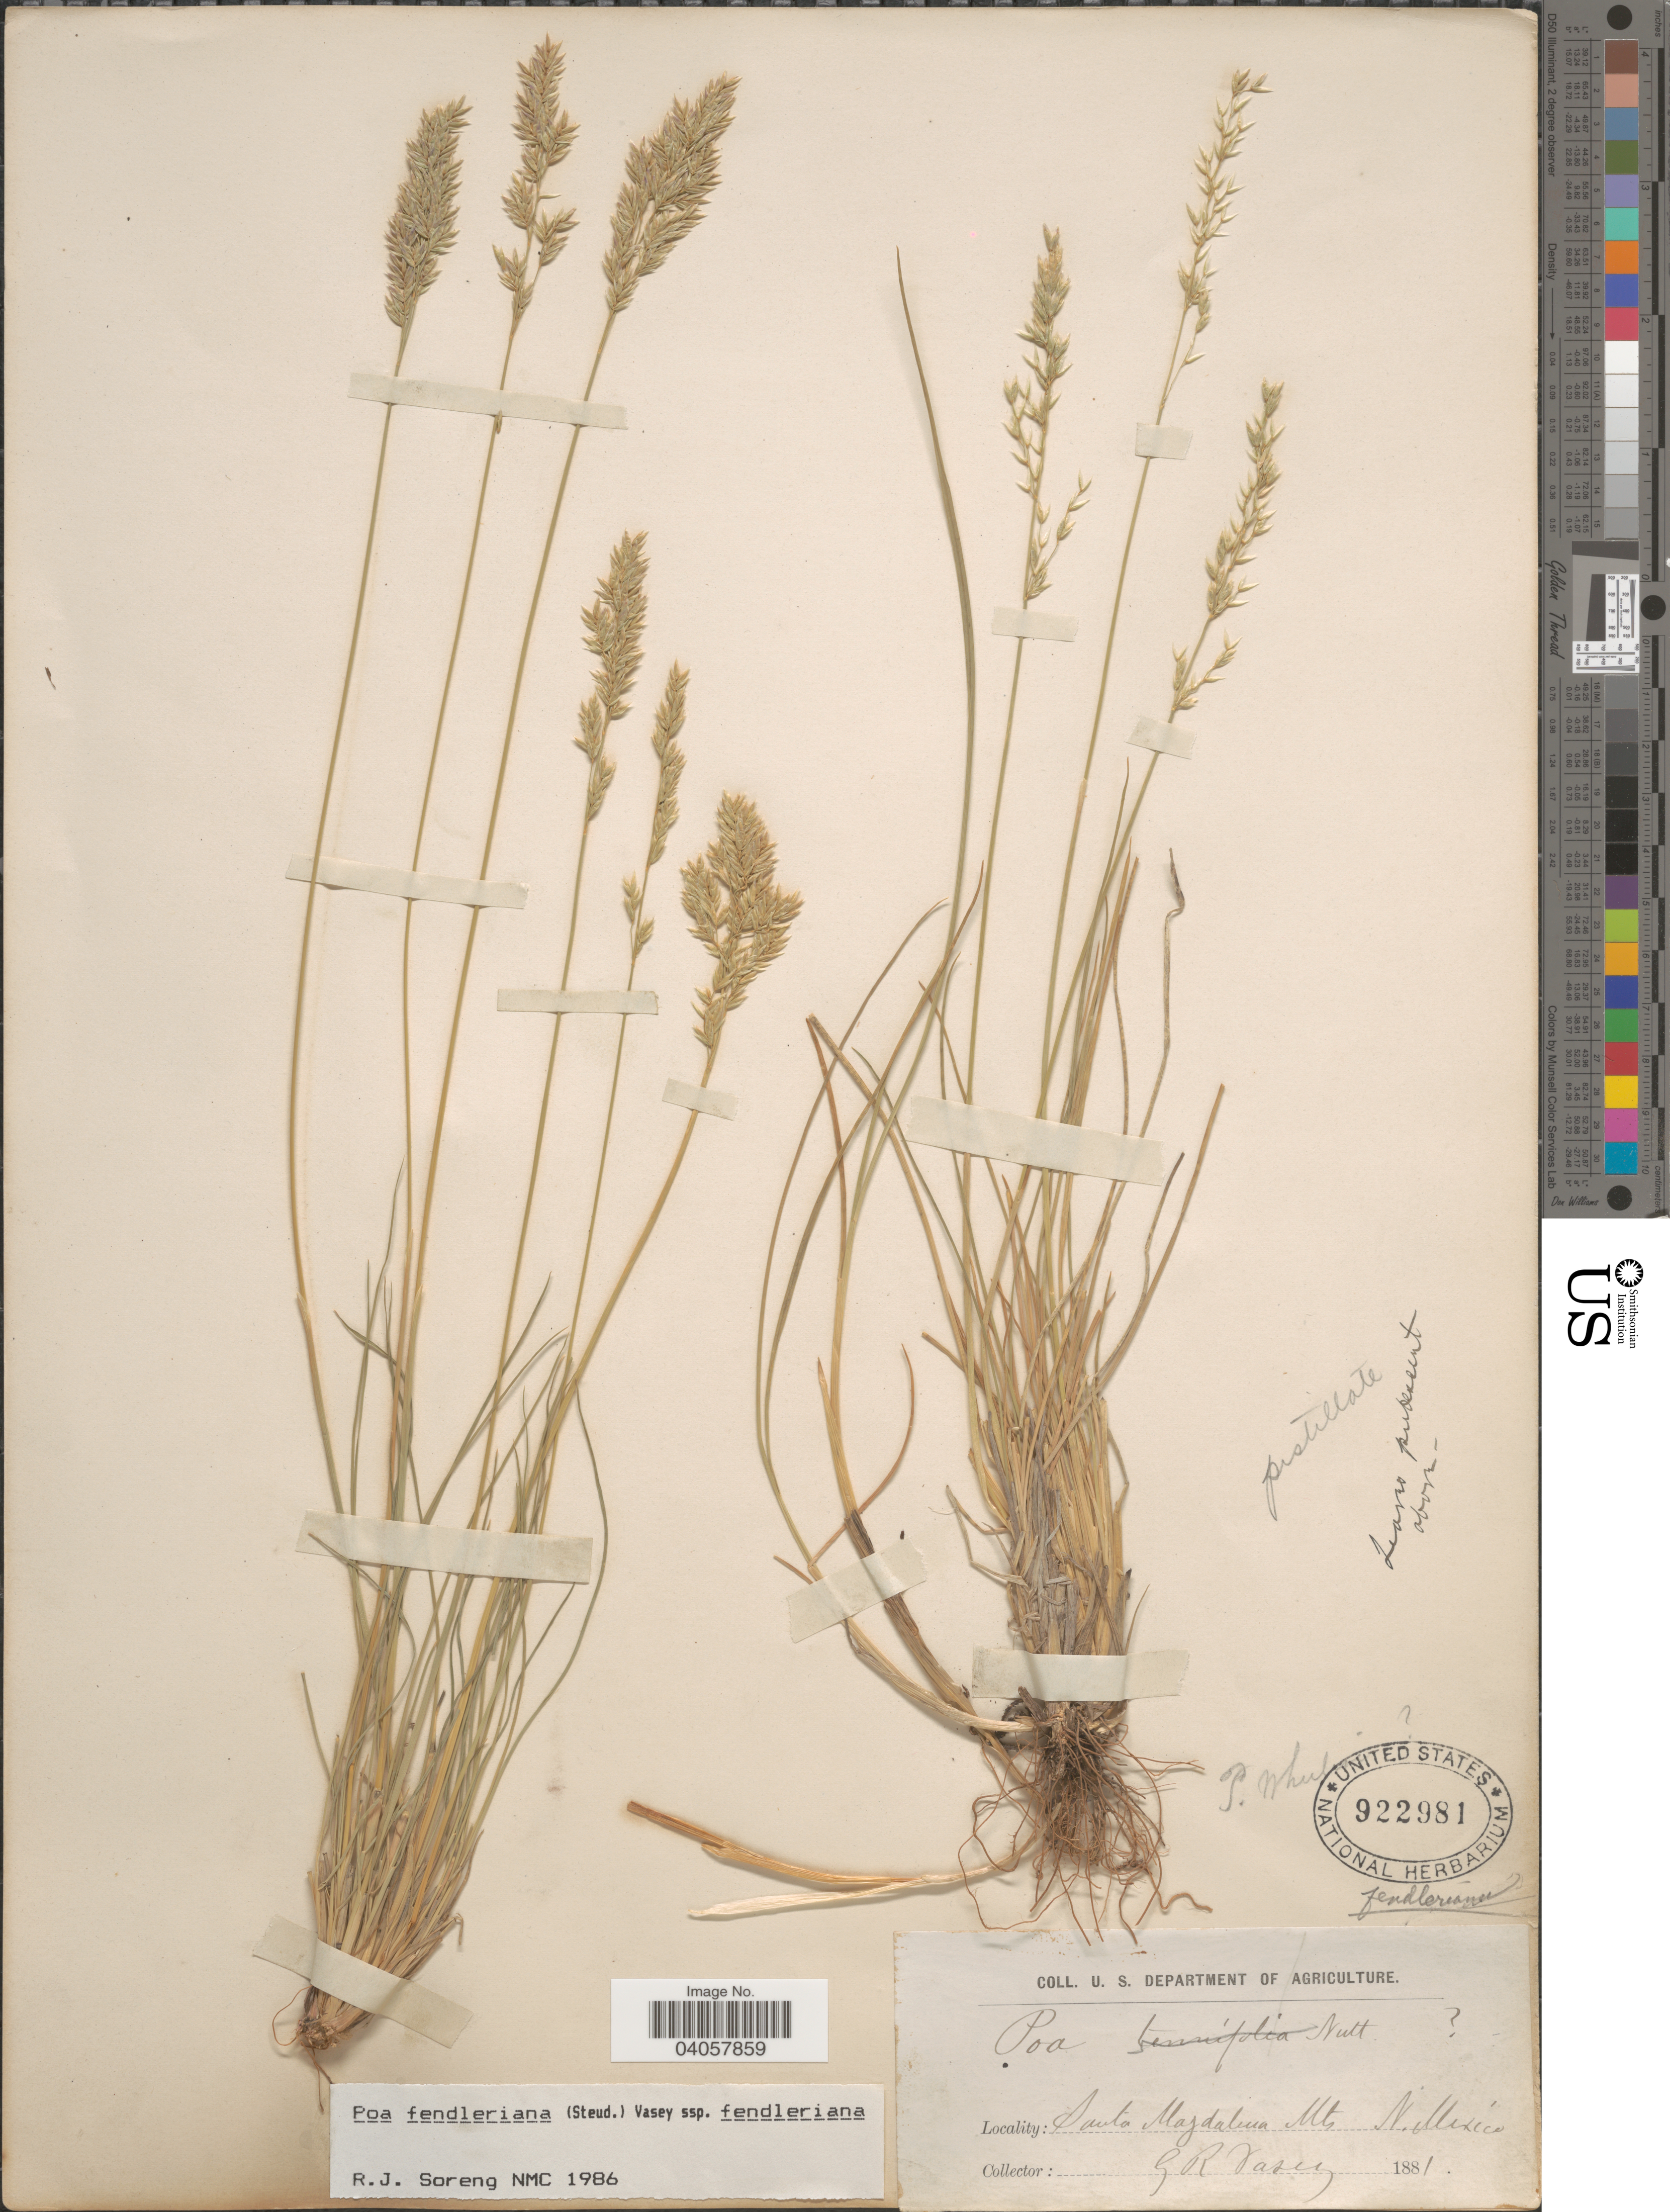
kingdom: Plantae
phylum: Tracheophyta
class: Liliopsida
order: Poales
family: Poaceae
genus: Poa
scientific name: Poa fendleriana subsp. fendleriana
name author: (Steud.) Vasey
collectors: G. R. Vasey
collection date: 1881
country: United States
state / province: New Mexico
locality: Santa Magdalena Mts.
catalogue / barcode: US 922981